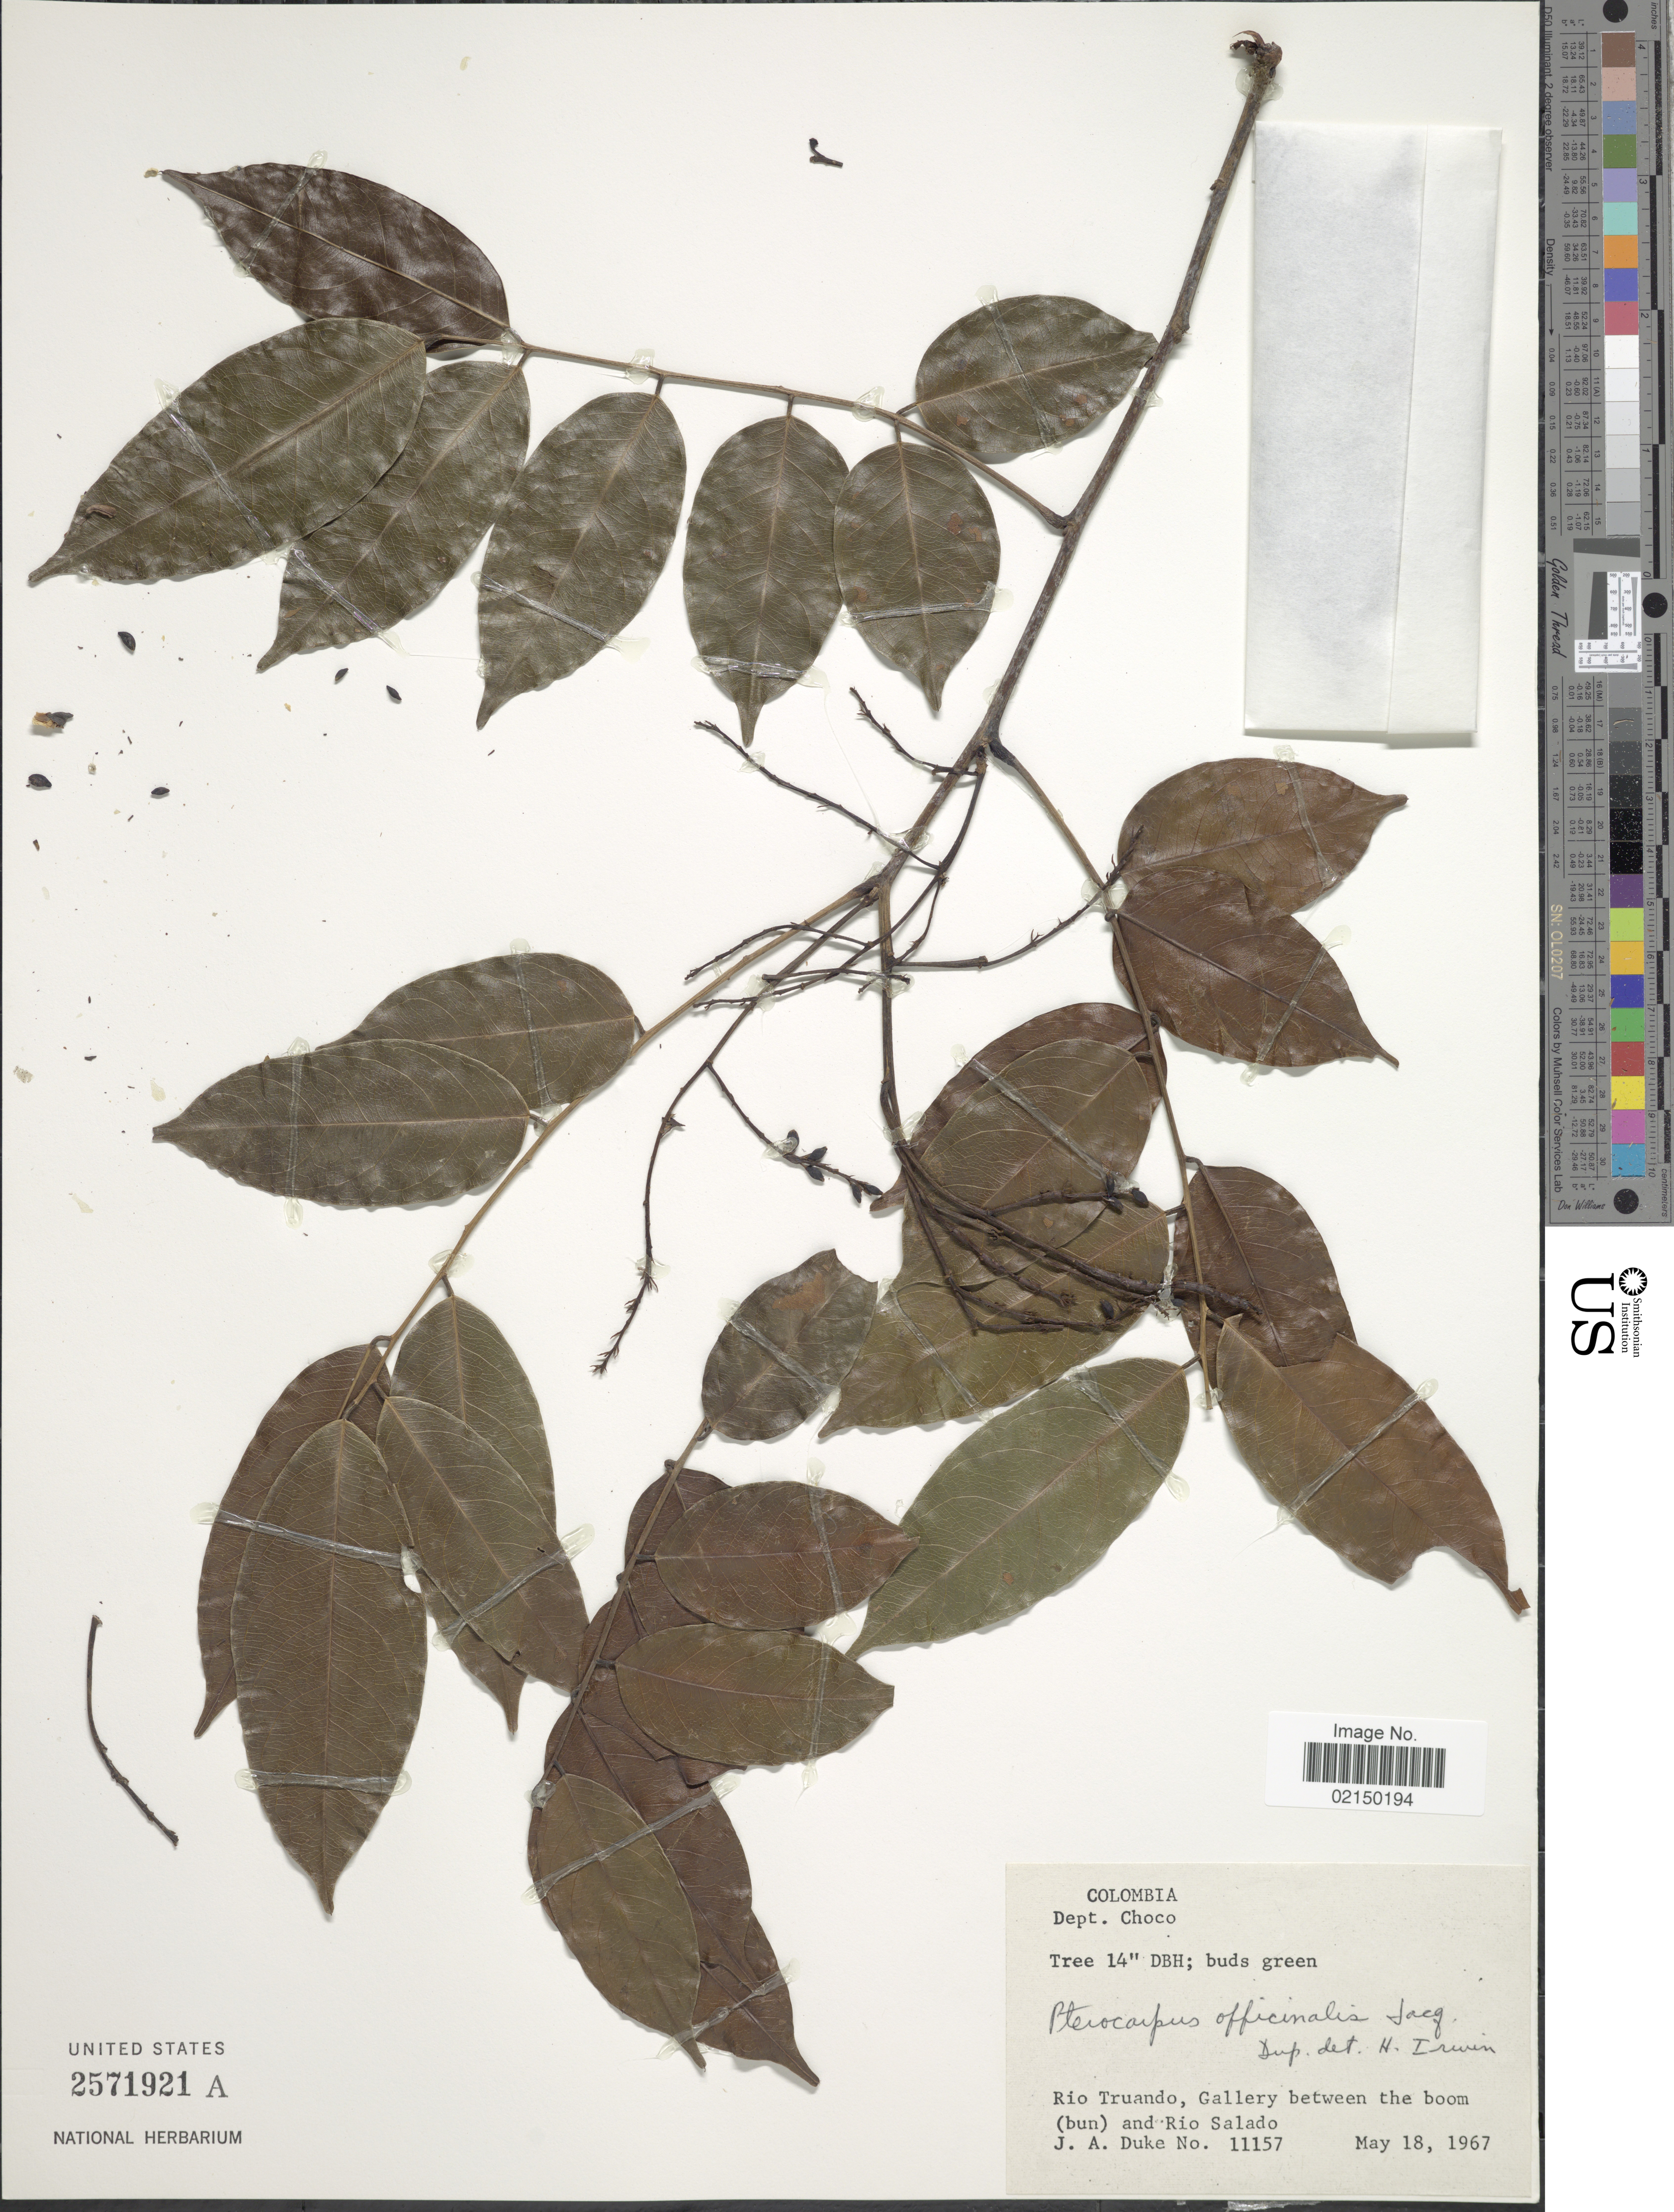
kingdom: Plantae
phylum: Tracheophyta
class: Magnoliopsida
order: Fabales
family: Fabaceae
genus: Pterocarpus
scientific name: Pterocarpus officinalis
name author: Jacq.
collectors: J. A. Duke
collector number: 11157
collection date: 1967-05-18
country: Colombia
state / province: Chocó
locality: Rio Truando, Gallery between the boom (bun) and Rio Salado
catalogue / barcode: US 2571921A